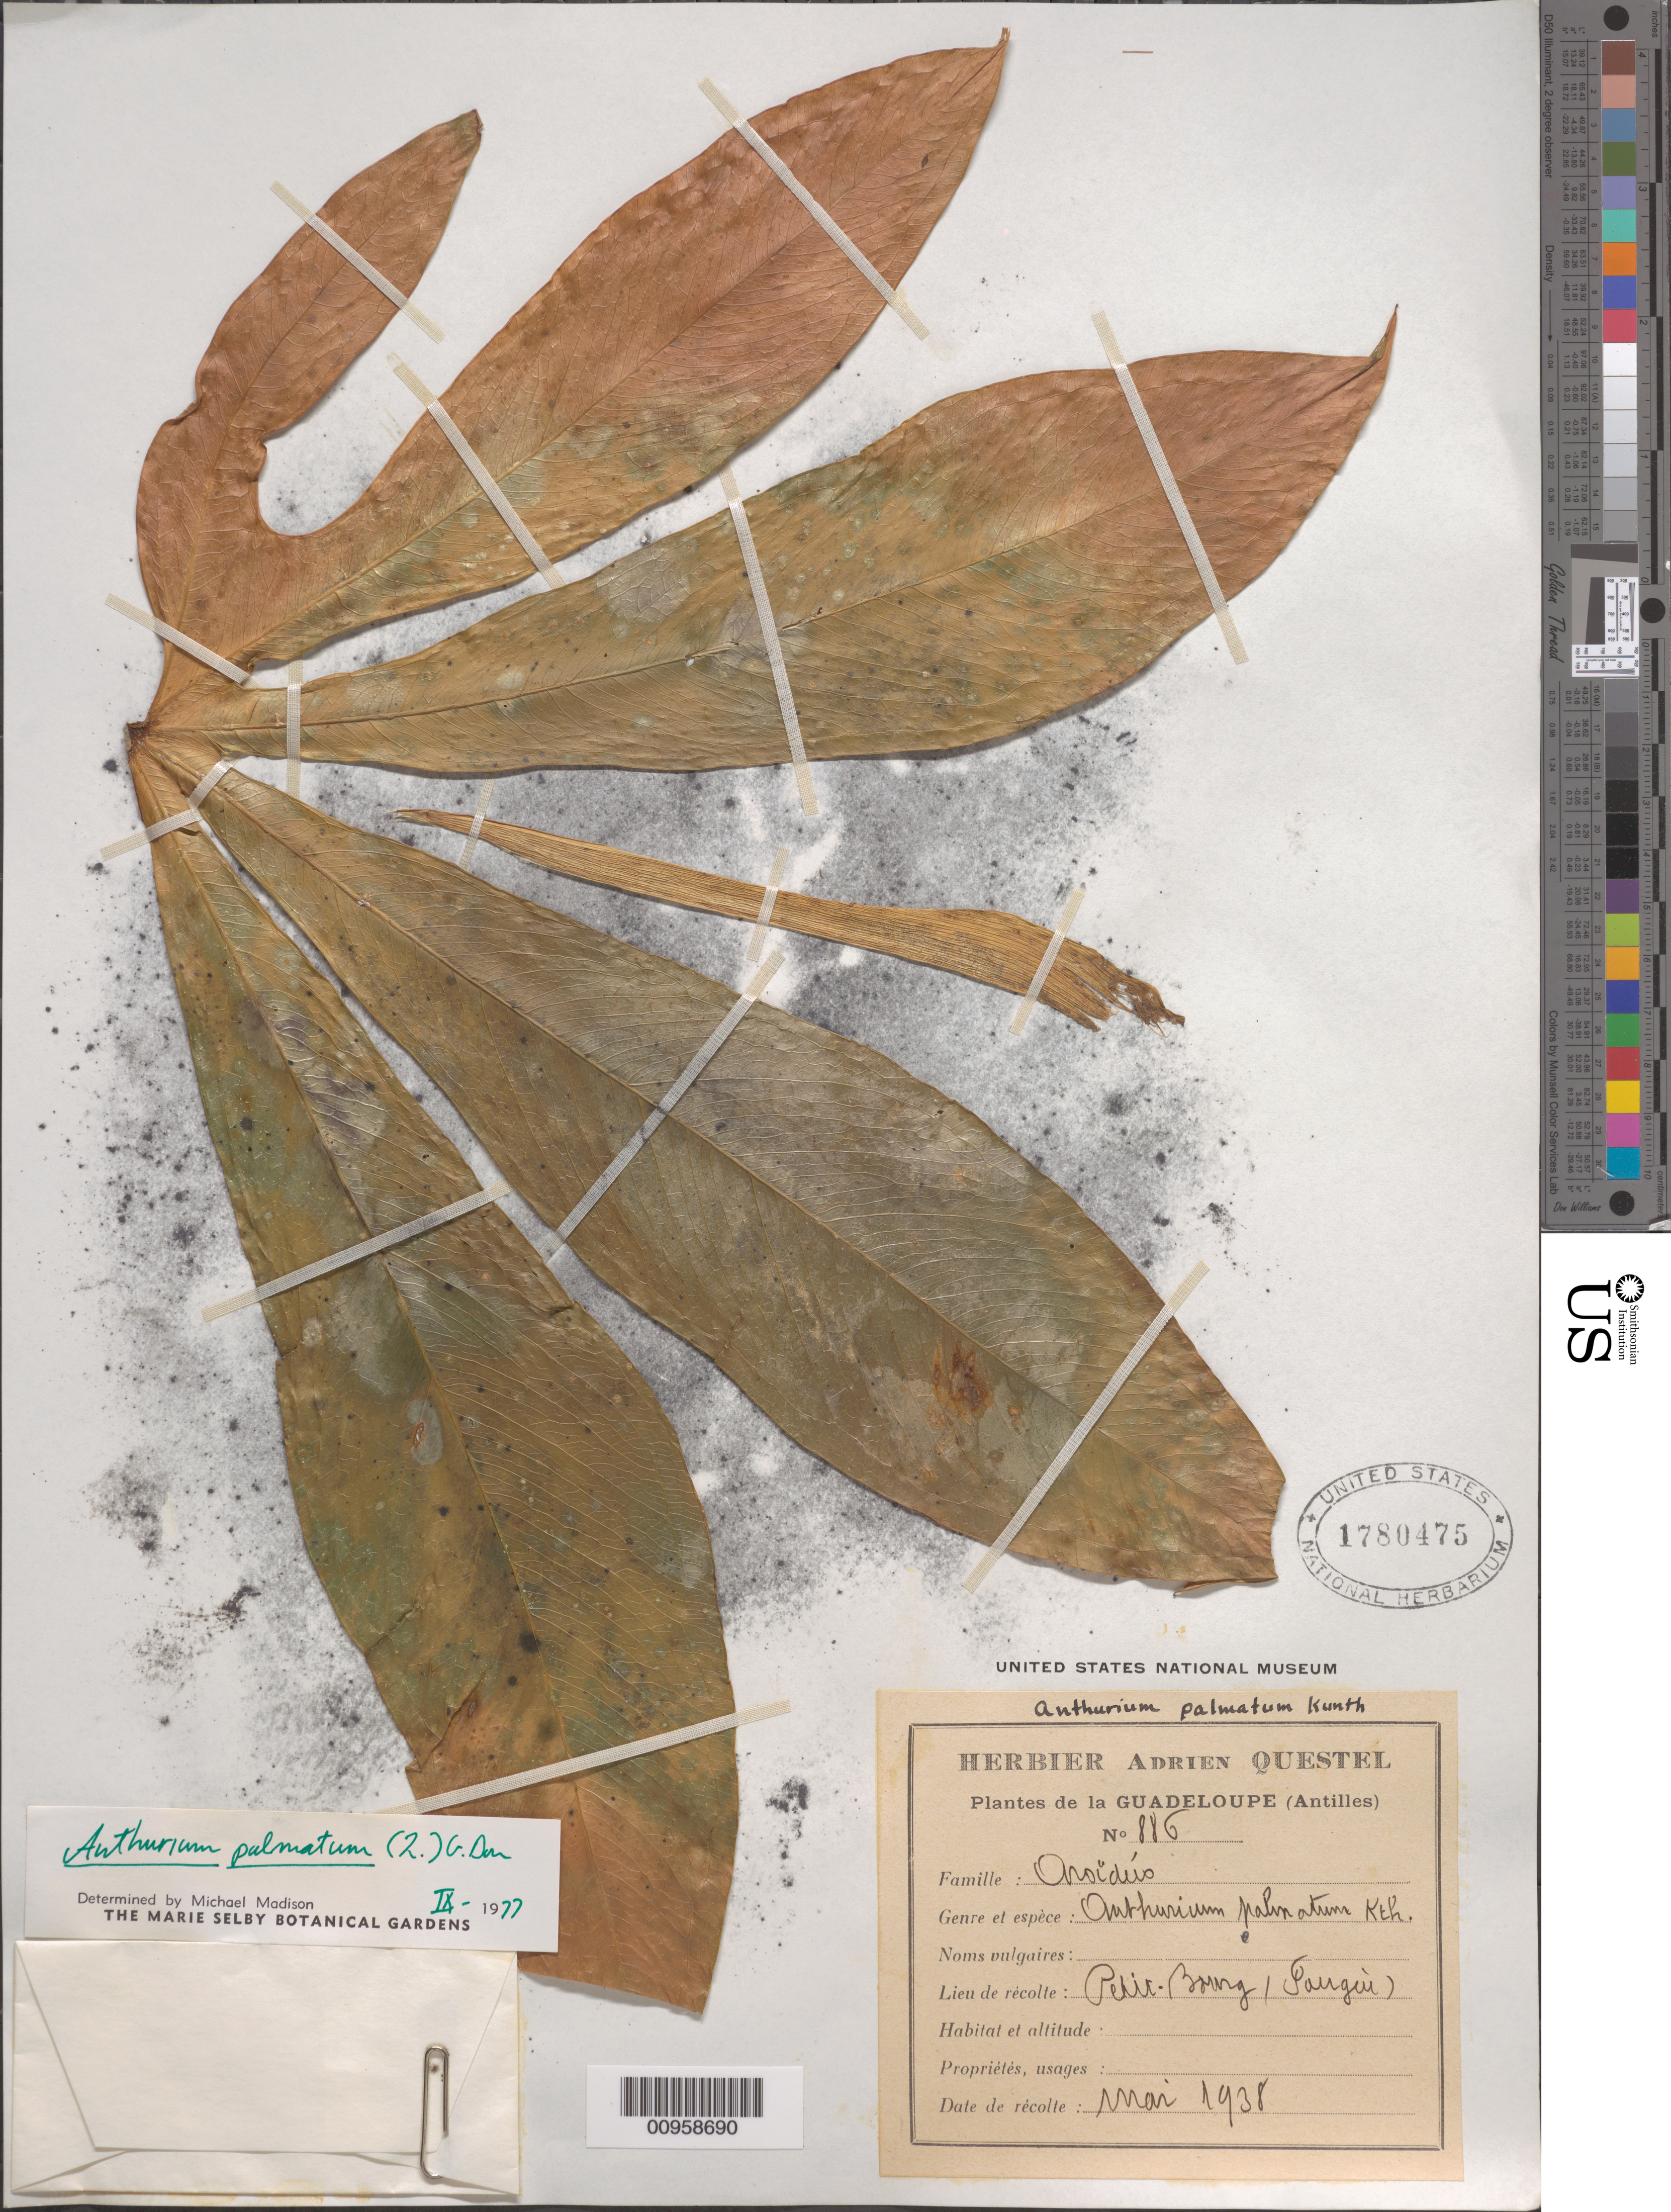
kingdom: Plantae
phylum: Tracheophyta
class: Liliopsida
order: Alismatales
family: Araceae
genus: Anthurium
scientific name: Anthurium palmatum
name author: (L.) Schott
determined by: Madison, Michael T.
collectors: A. Questel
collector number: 886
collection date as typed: May 1938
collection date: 1938-05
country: Guadeloupe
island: Basse Terre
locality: Petite Bourg, "Fangeu"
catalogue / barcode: US 1780475